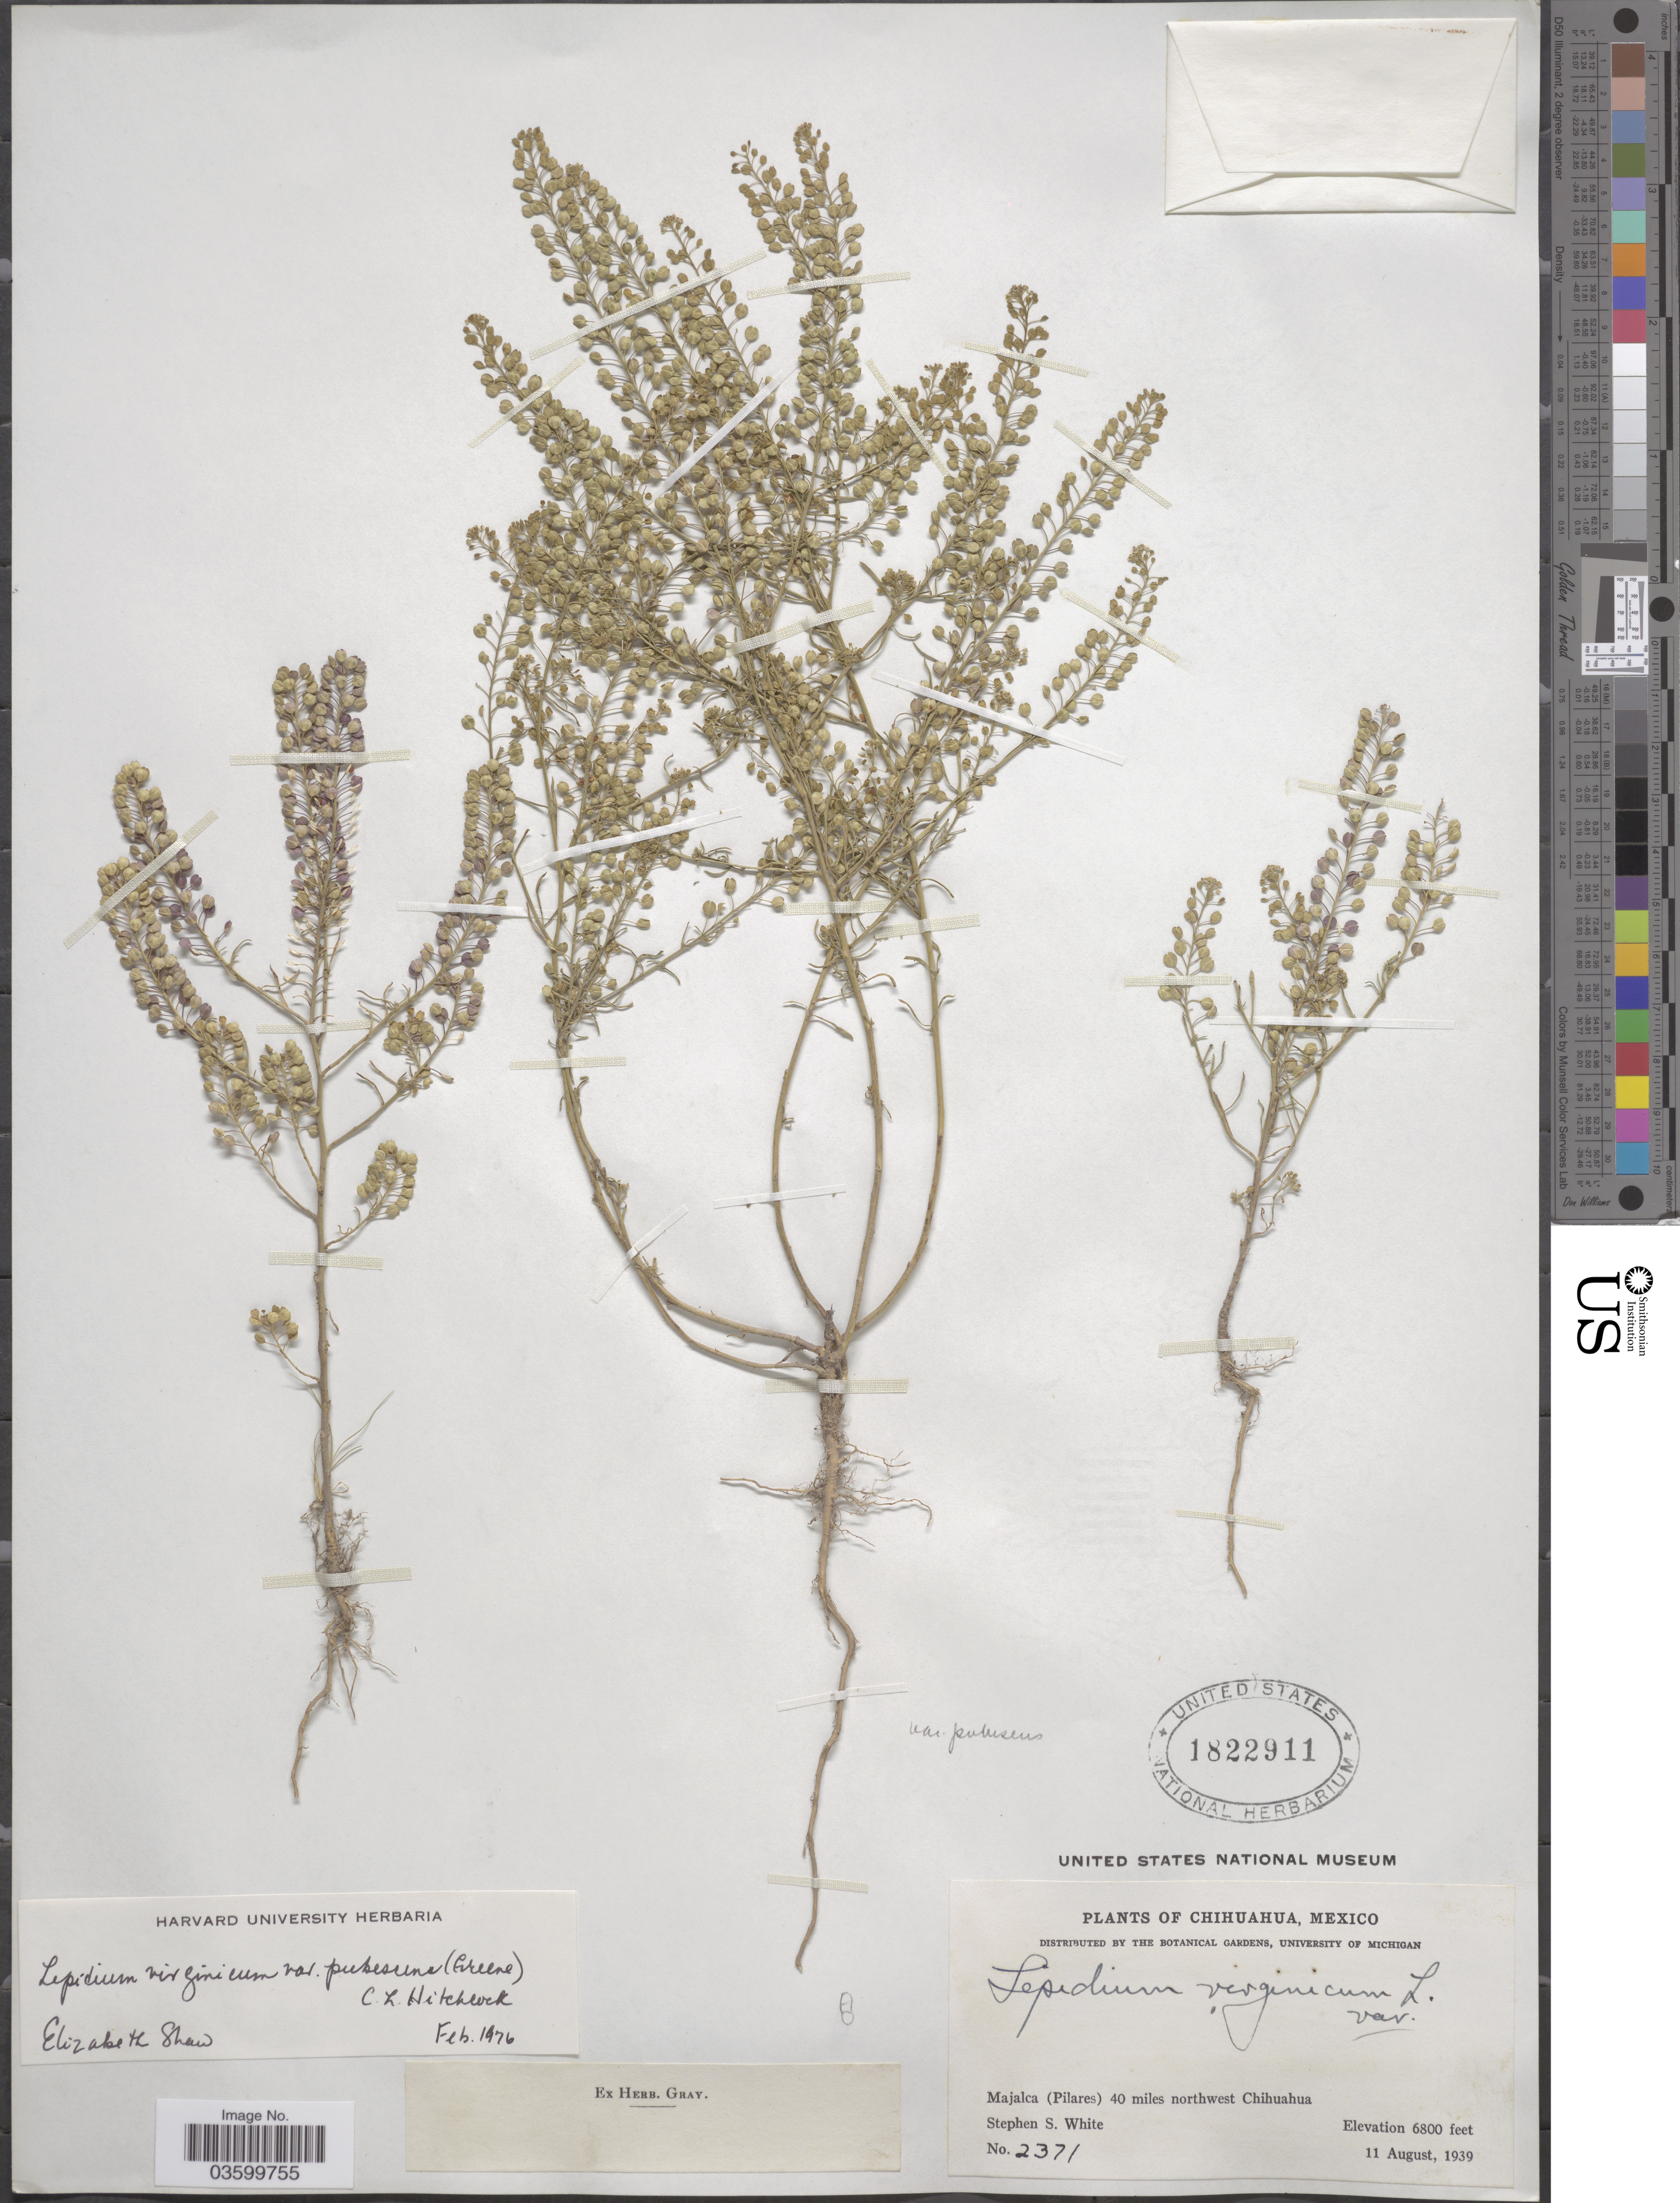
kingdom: Plantae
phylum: Tracheophyta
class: Magnoliopsida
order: Brassicales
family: Brassicaceae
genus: Lepidium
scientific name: Lepidium virginicum var. pubescens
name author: (Greene) C.L. Hitchc.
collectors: S. S. White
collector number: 2371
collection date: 1939-08-11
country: Mexico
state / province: Chihuahua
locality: Majalca (Pilares) 40 miles northwest Chihuahua.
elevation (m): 2073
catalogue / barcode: US 1822911